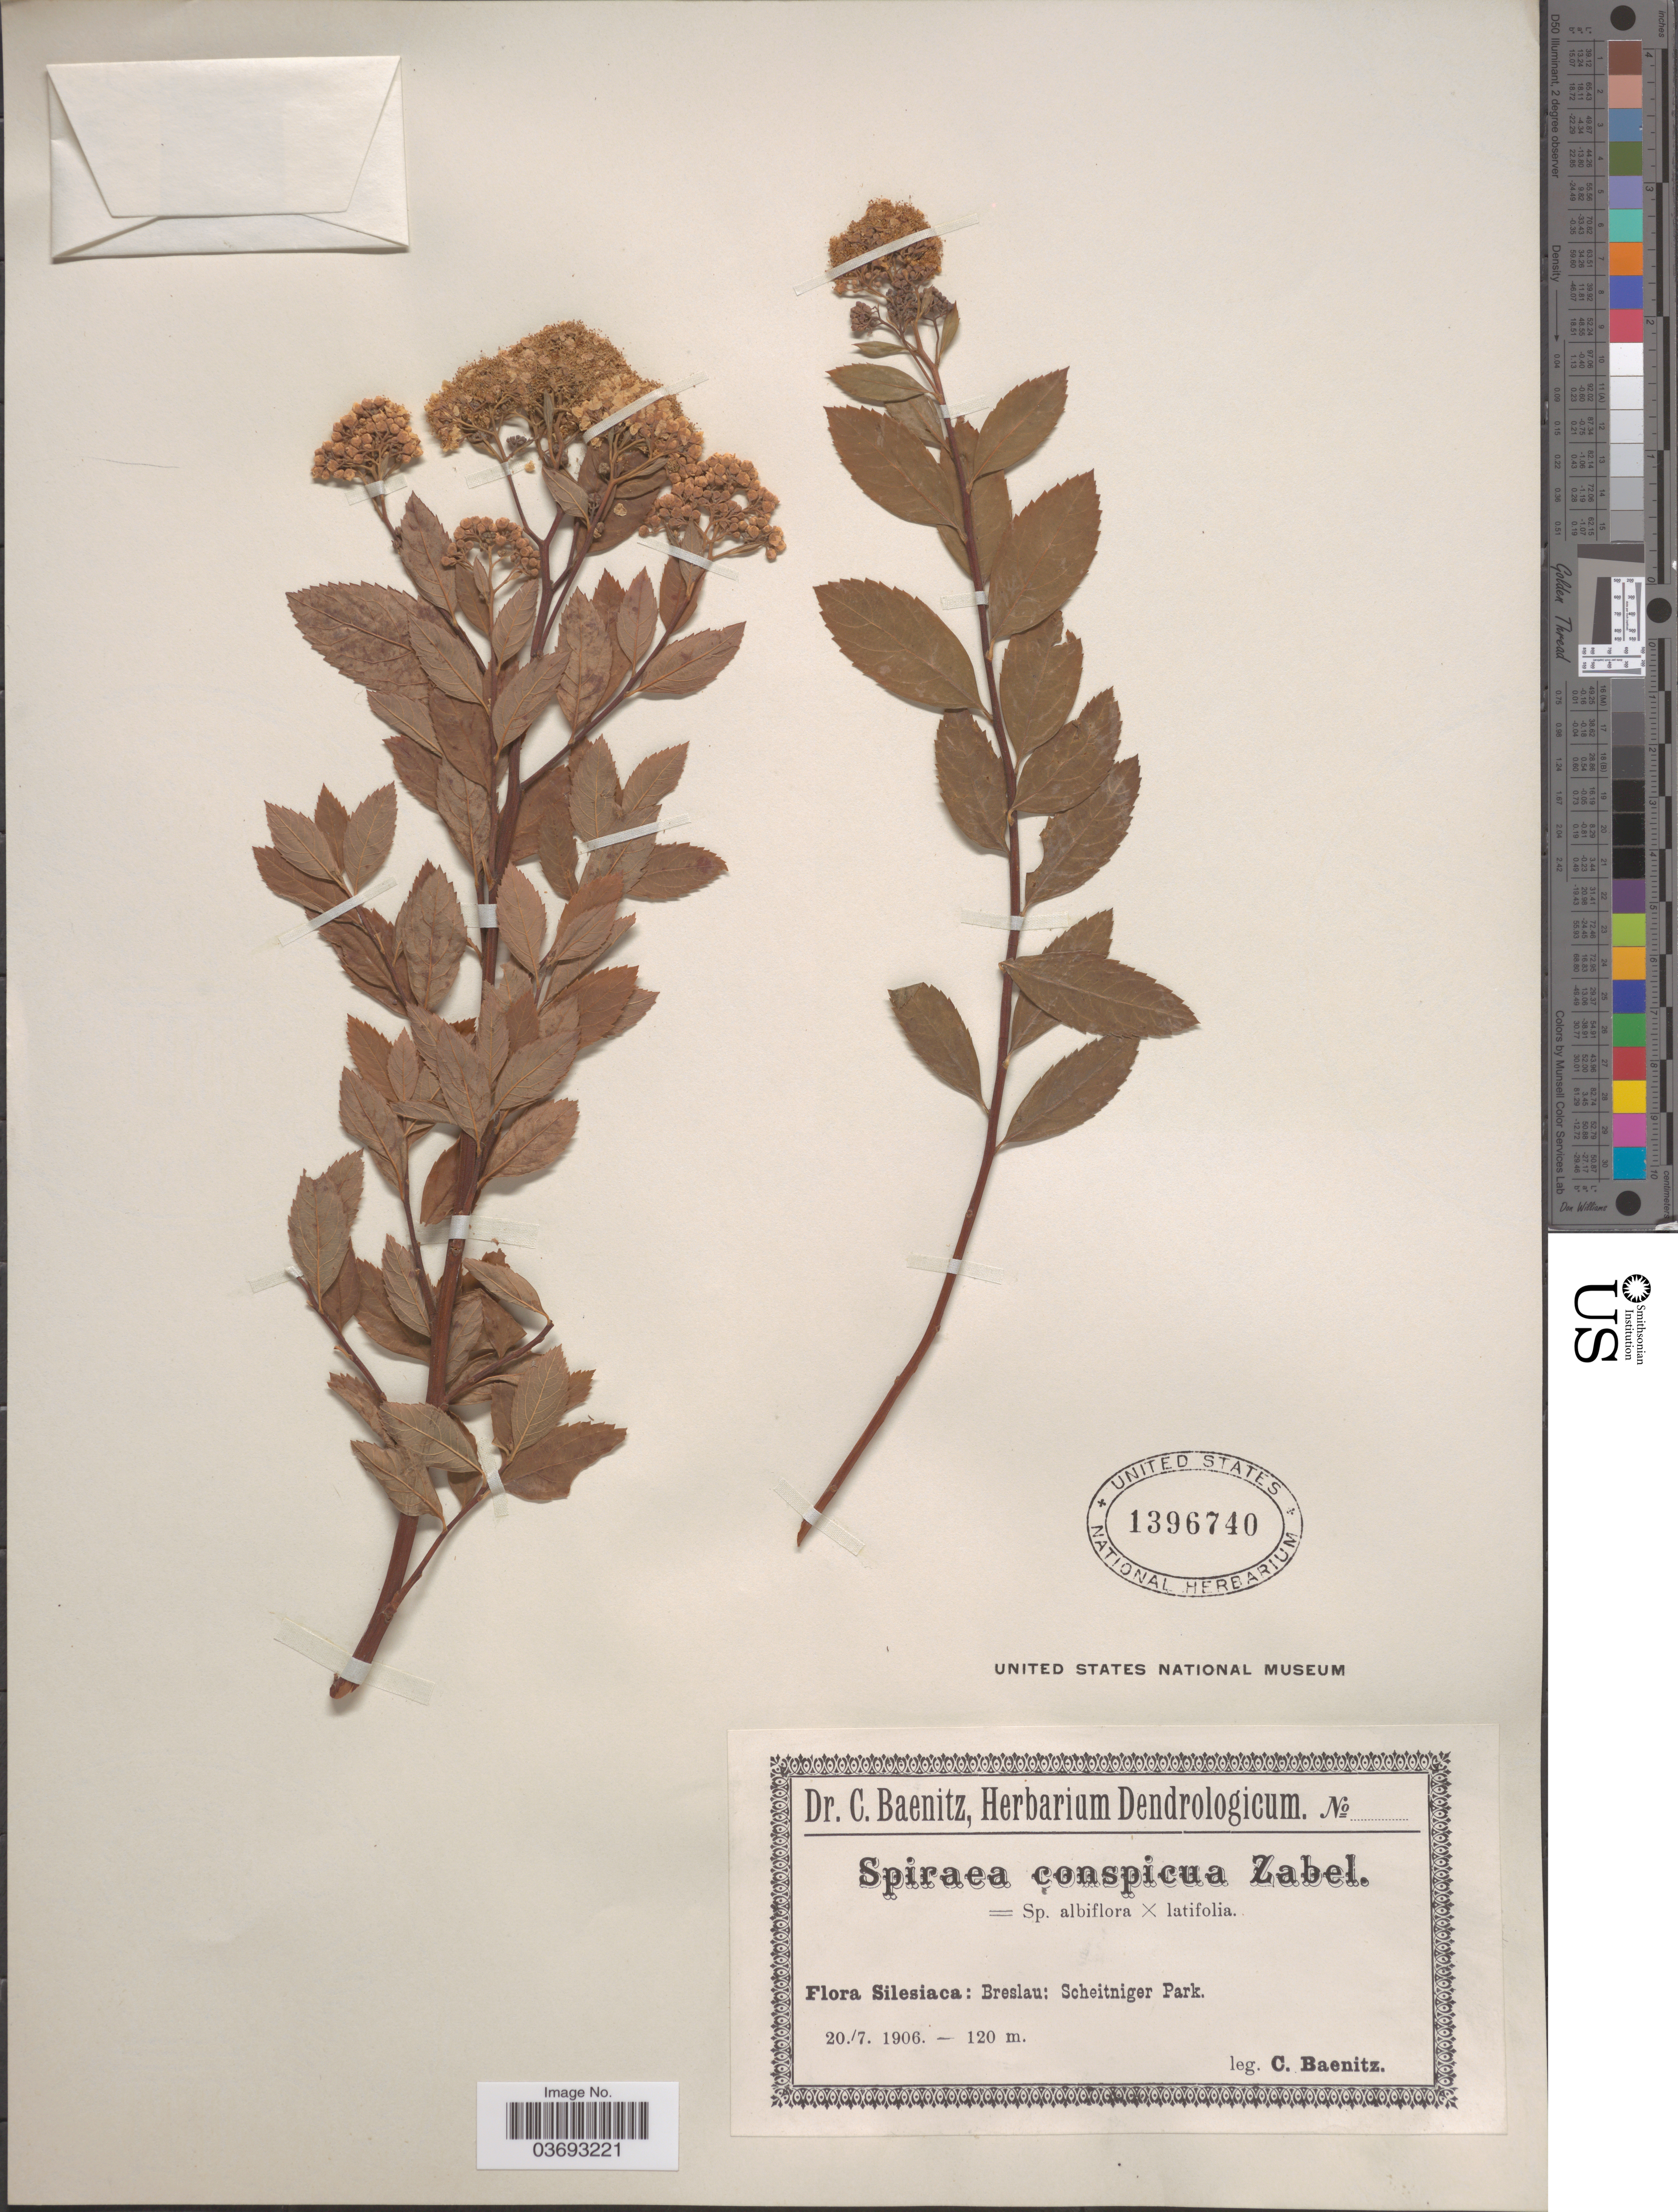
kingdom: Plantae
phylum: Tracheophyta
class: Magnoliopsida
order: Rosales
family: Rosaceae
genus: Spiraea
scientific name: Spiraea x conspicua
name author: Zabel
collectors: C. G. Baenitz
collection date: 1906-07-20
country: Poland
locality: Silesiaca: Breslau: Scheitniger Park.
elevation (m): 120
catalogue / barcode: US 1396740